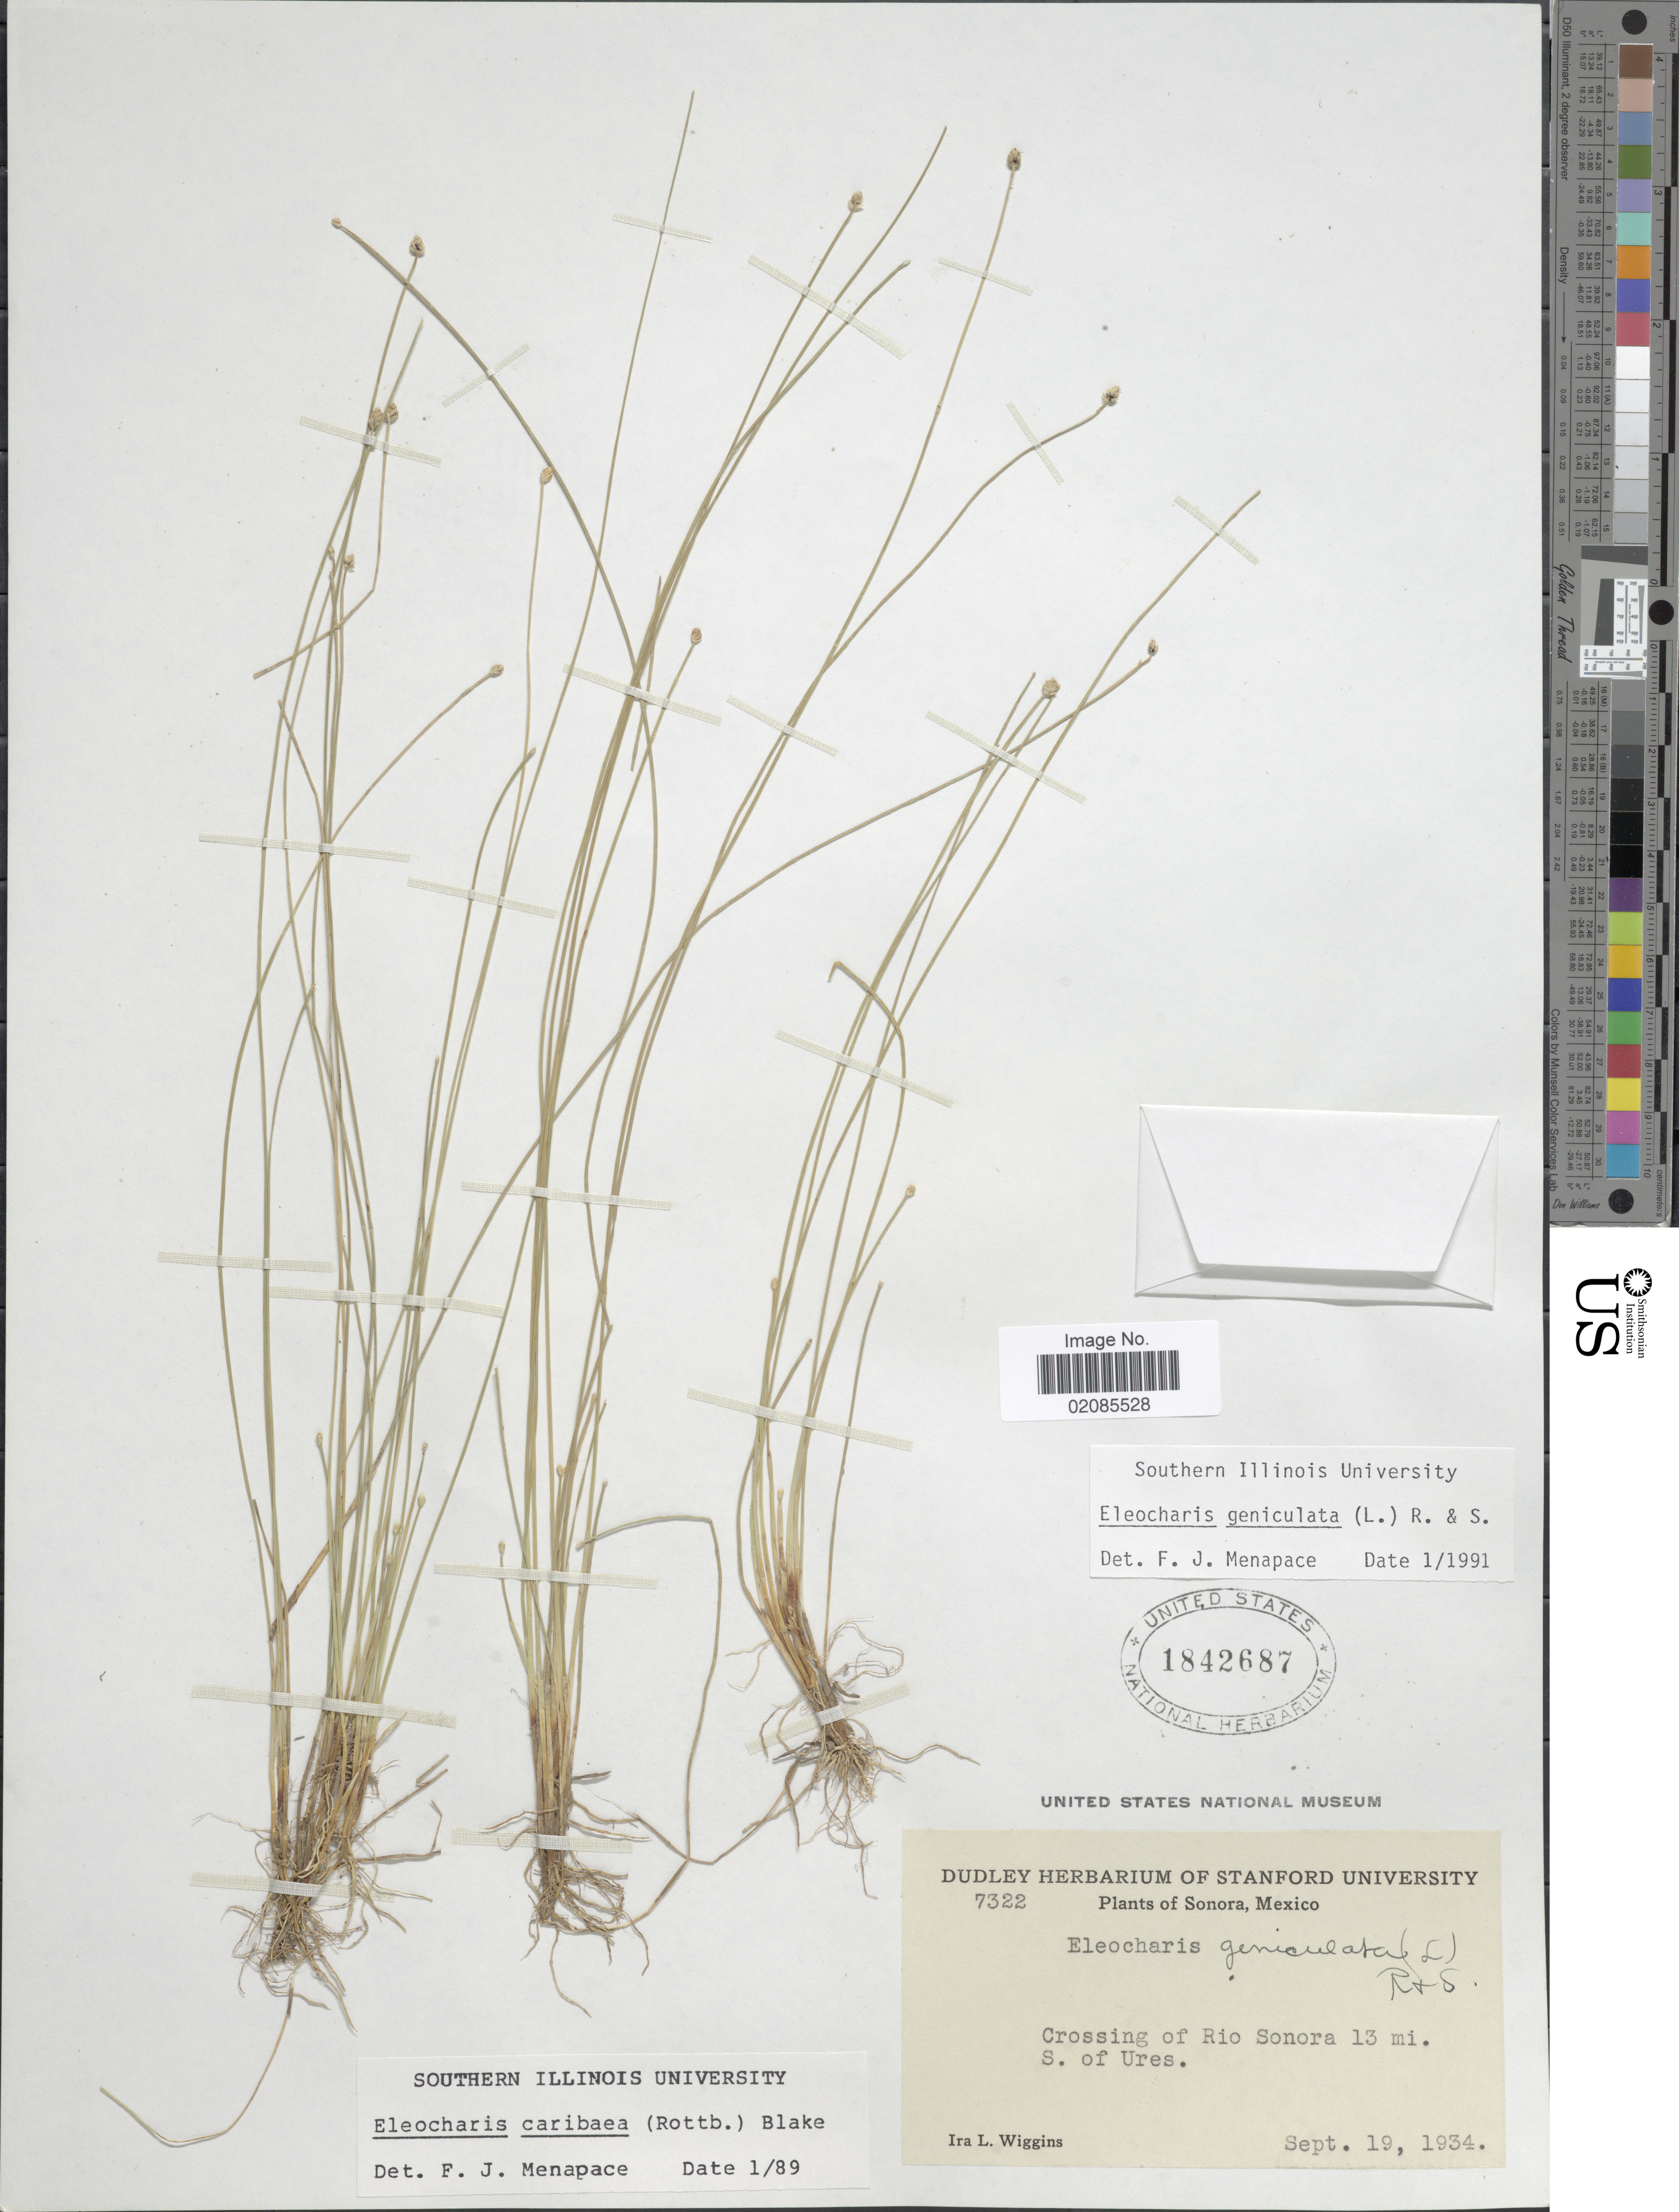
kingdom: Plantae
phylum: Tracheophyta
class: Liliopsida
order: Poales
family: Cyperaceae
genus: Eleocharis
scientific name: Eleocharis geniculata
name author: (L.) Roem. & Schult.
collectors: I. L. Wiggins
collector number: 7322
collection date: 1934-09-19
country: Mexico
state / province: Sonora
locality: Crossing of Rio Sonora 13 mi. S. of Ures.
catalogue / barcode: US 1842687